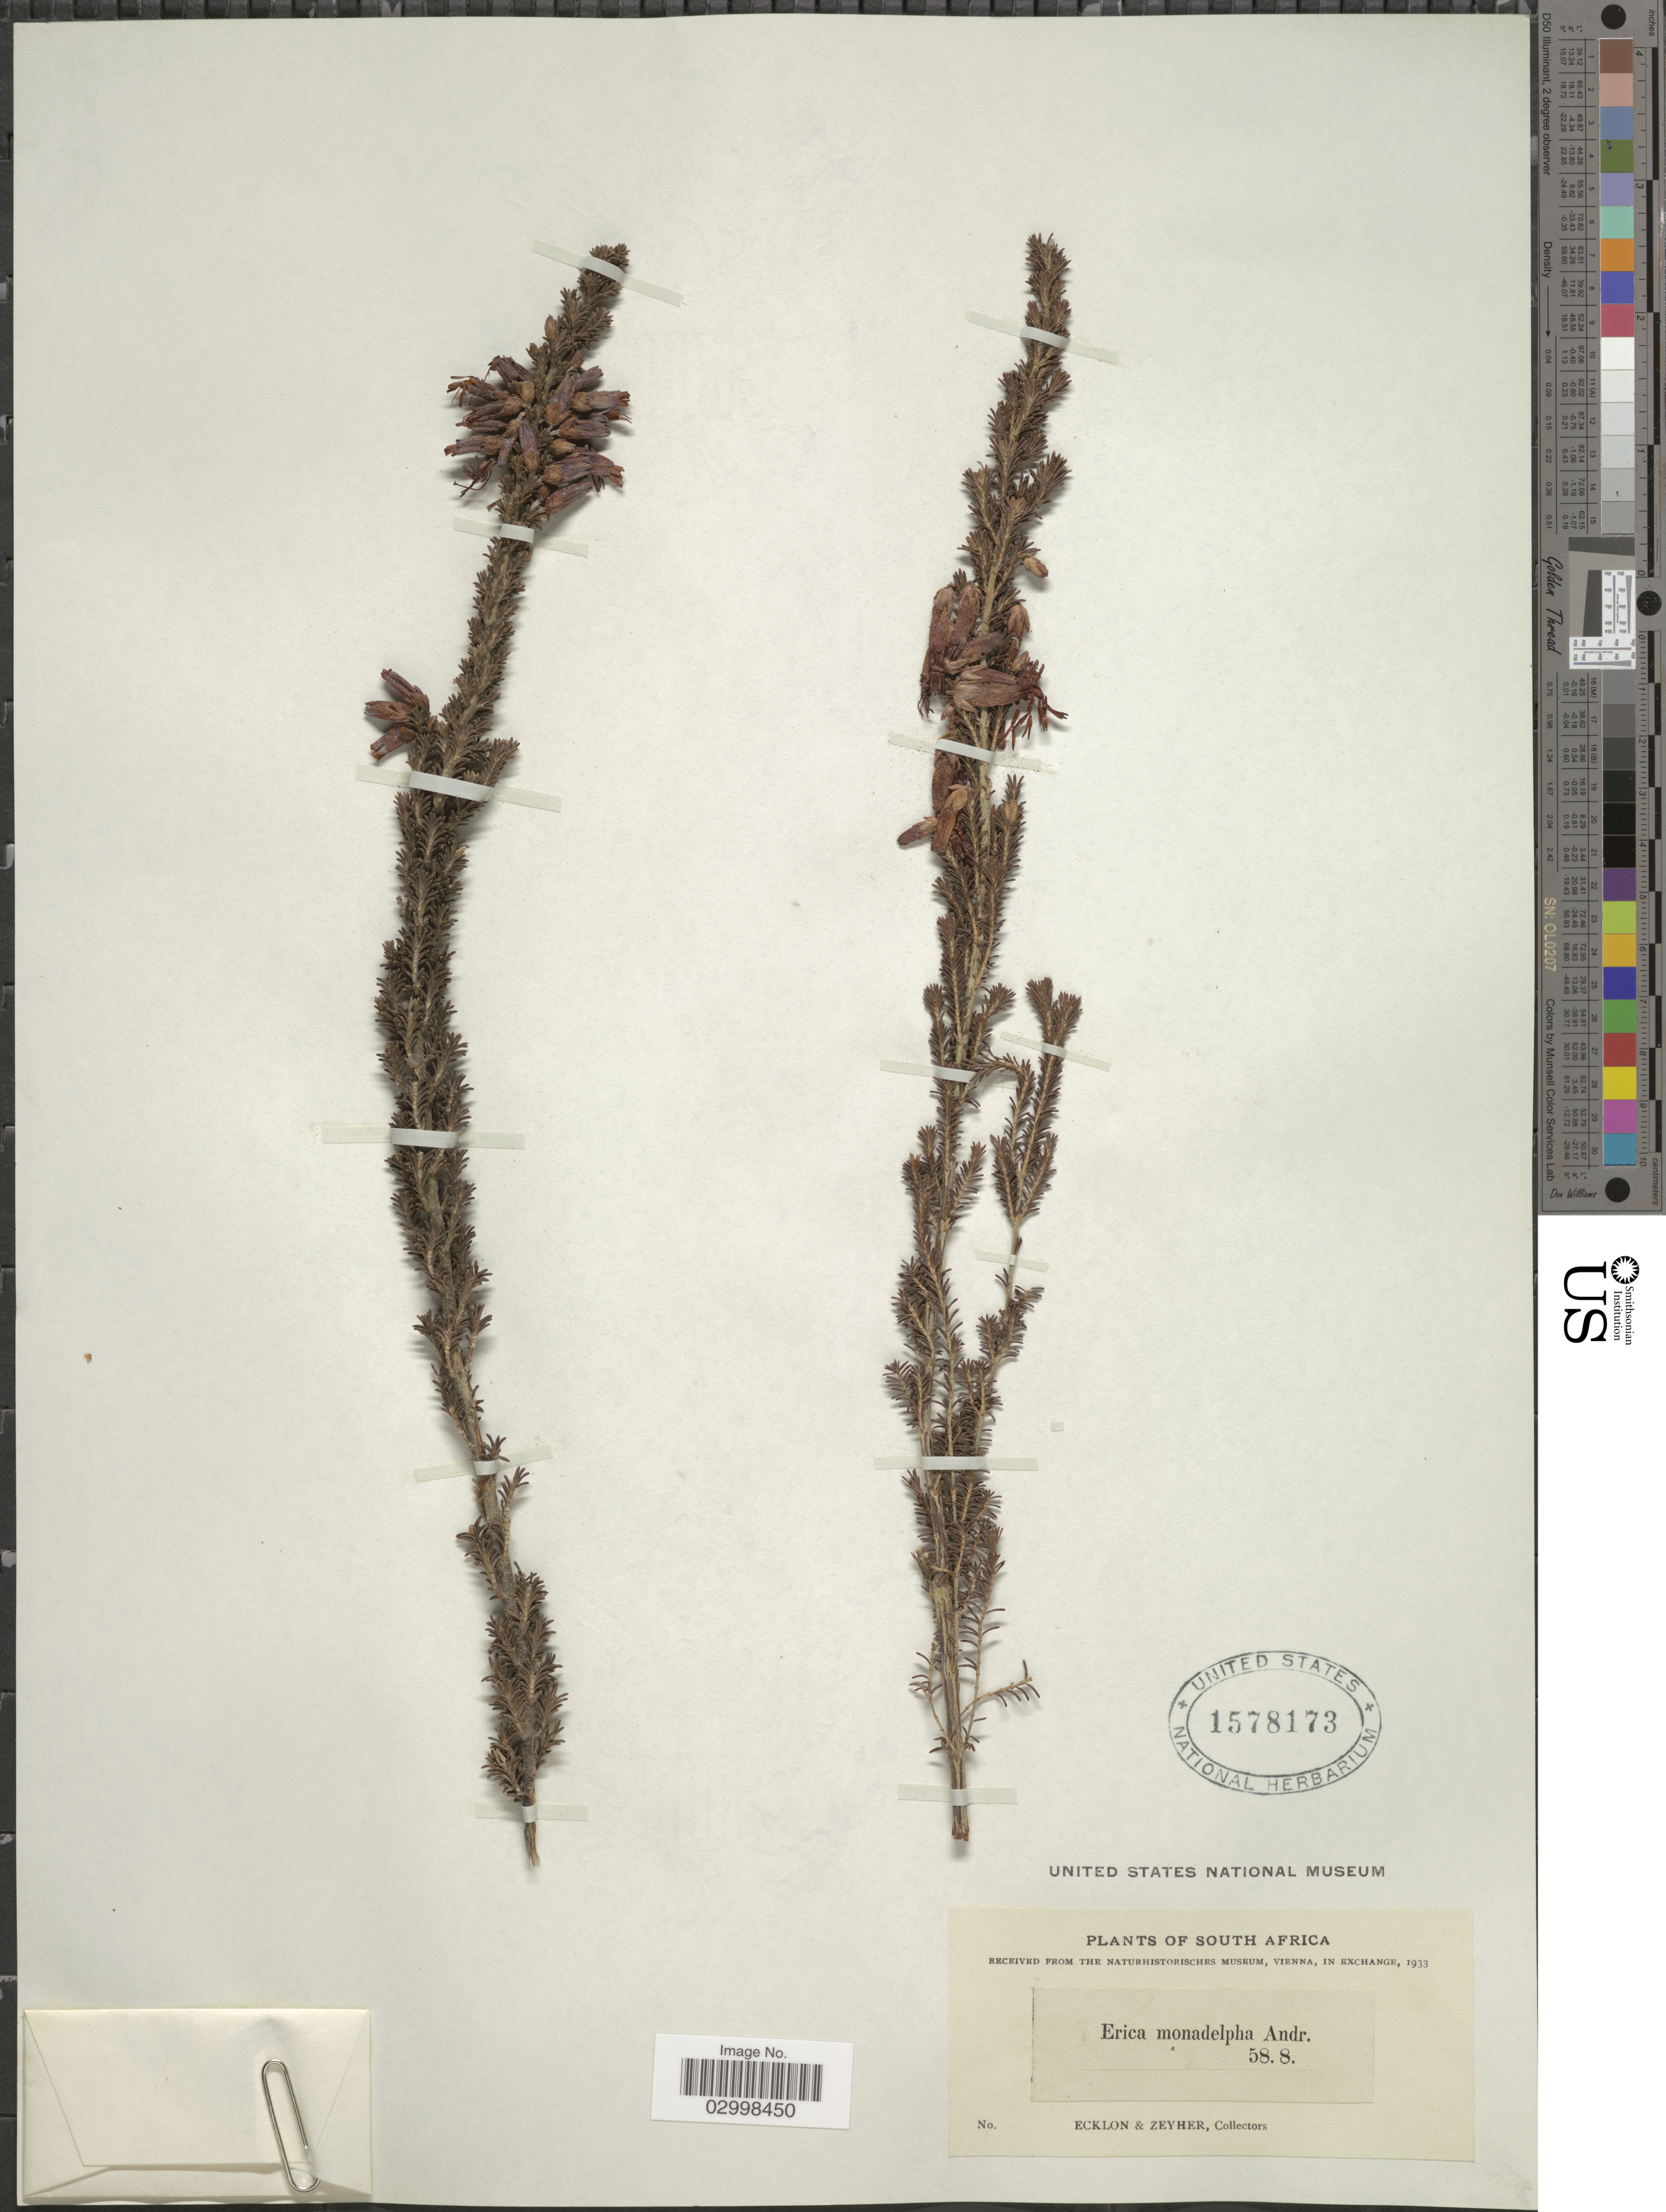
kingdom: Plantae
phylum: Tracheophyta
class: Magnoliopsida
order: Ericales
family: Ericaceae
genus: Erica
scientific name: Erica monadelpha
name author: Curtis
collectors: -. Ecklon & -. Zeyher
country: South Africa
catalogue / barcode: US 1578173